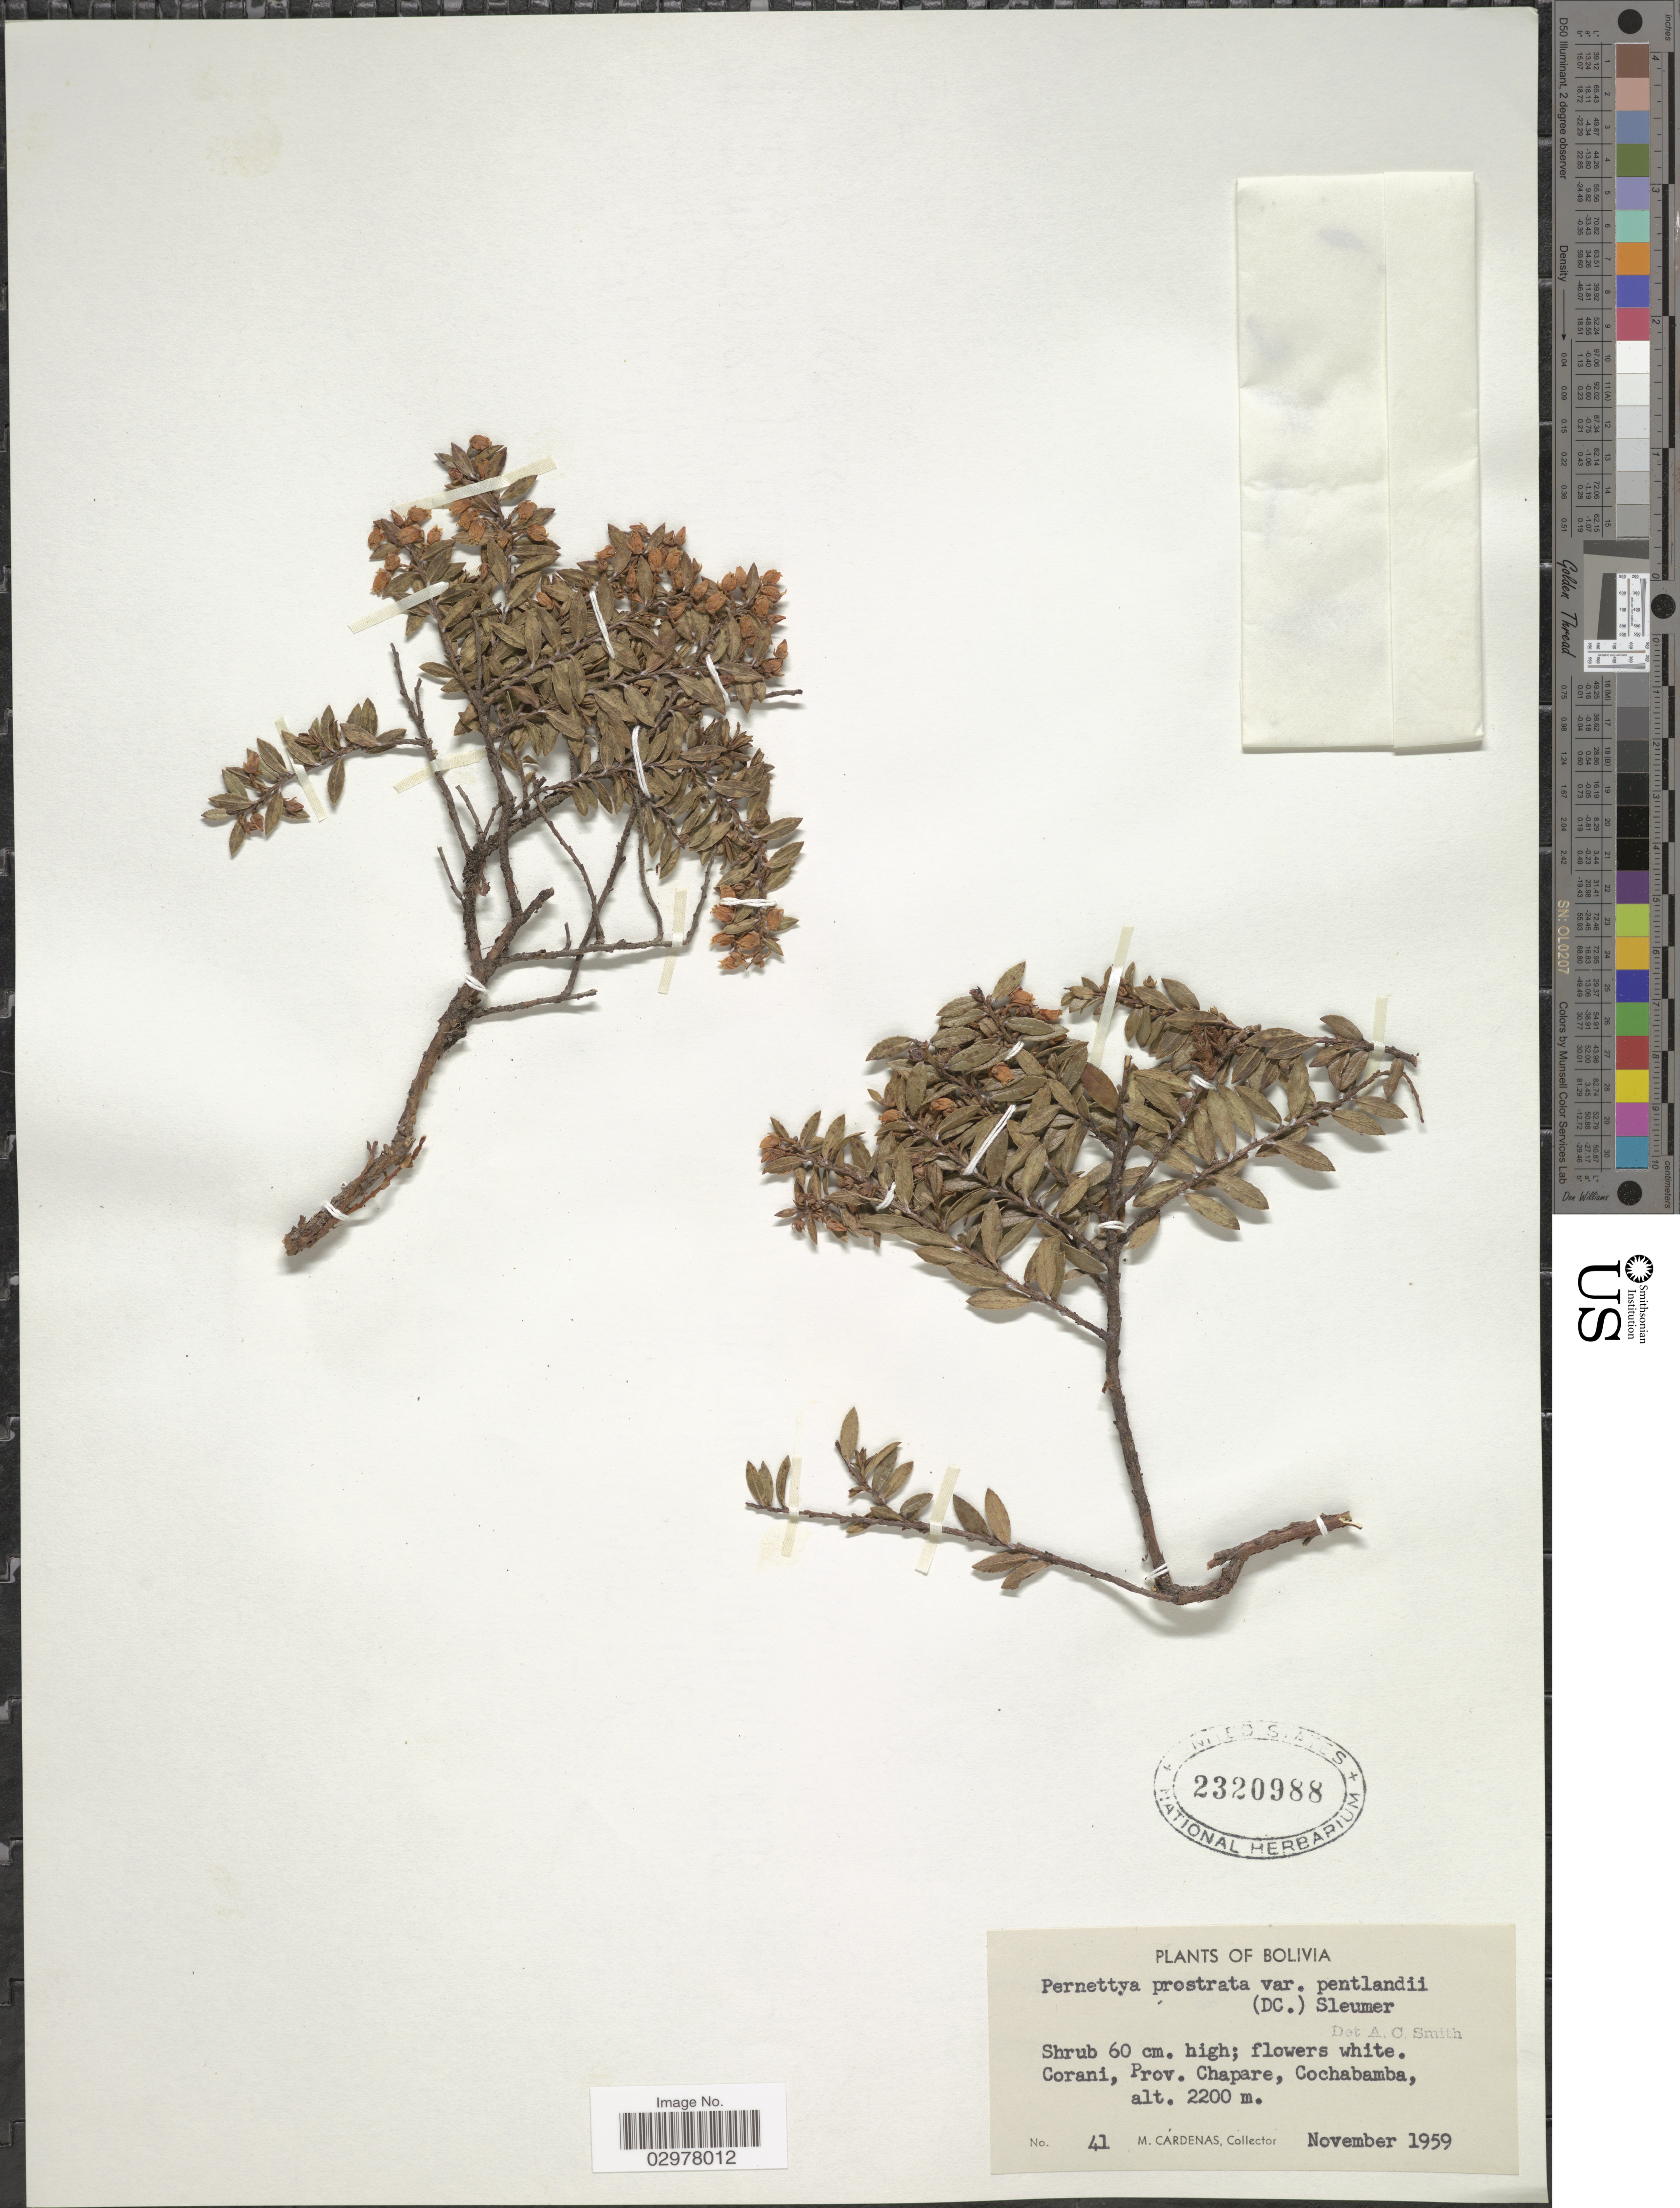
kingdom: Plantae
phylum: Tracheophyta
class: Magnoliopsida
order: Ericales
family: Ericaceae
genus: Pernettya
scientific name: Pernettya prostrata var. pentlandii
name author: (DC.) Sleumer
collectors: M. Cárdenas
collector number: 41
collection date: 1959-11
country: Bolivia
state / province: Cochabamba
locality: Corani, Prov. Chapare.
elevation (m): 2200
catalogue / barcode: US 2320988